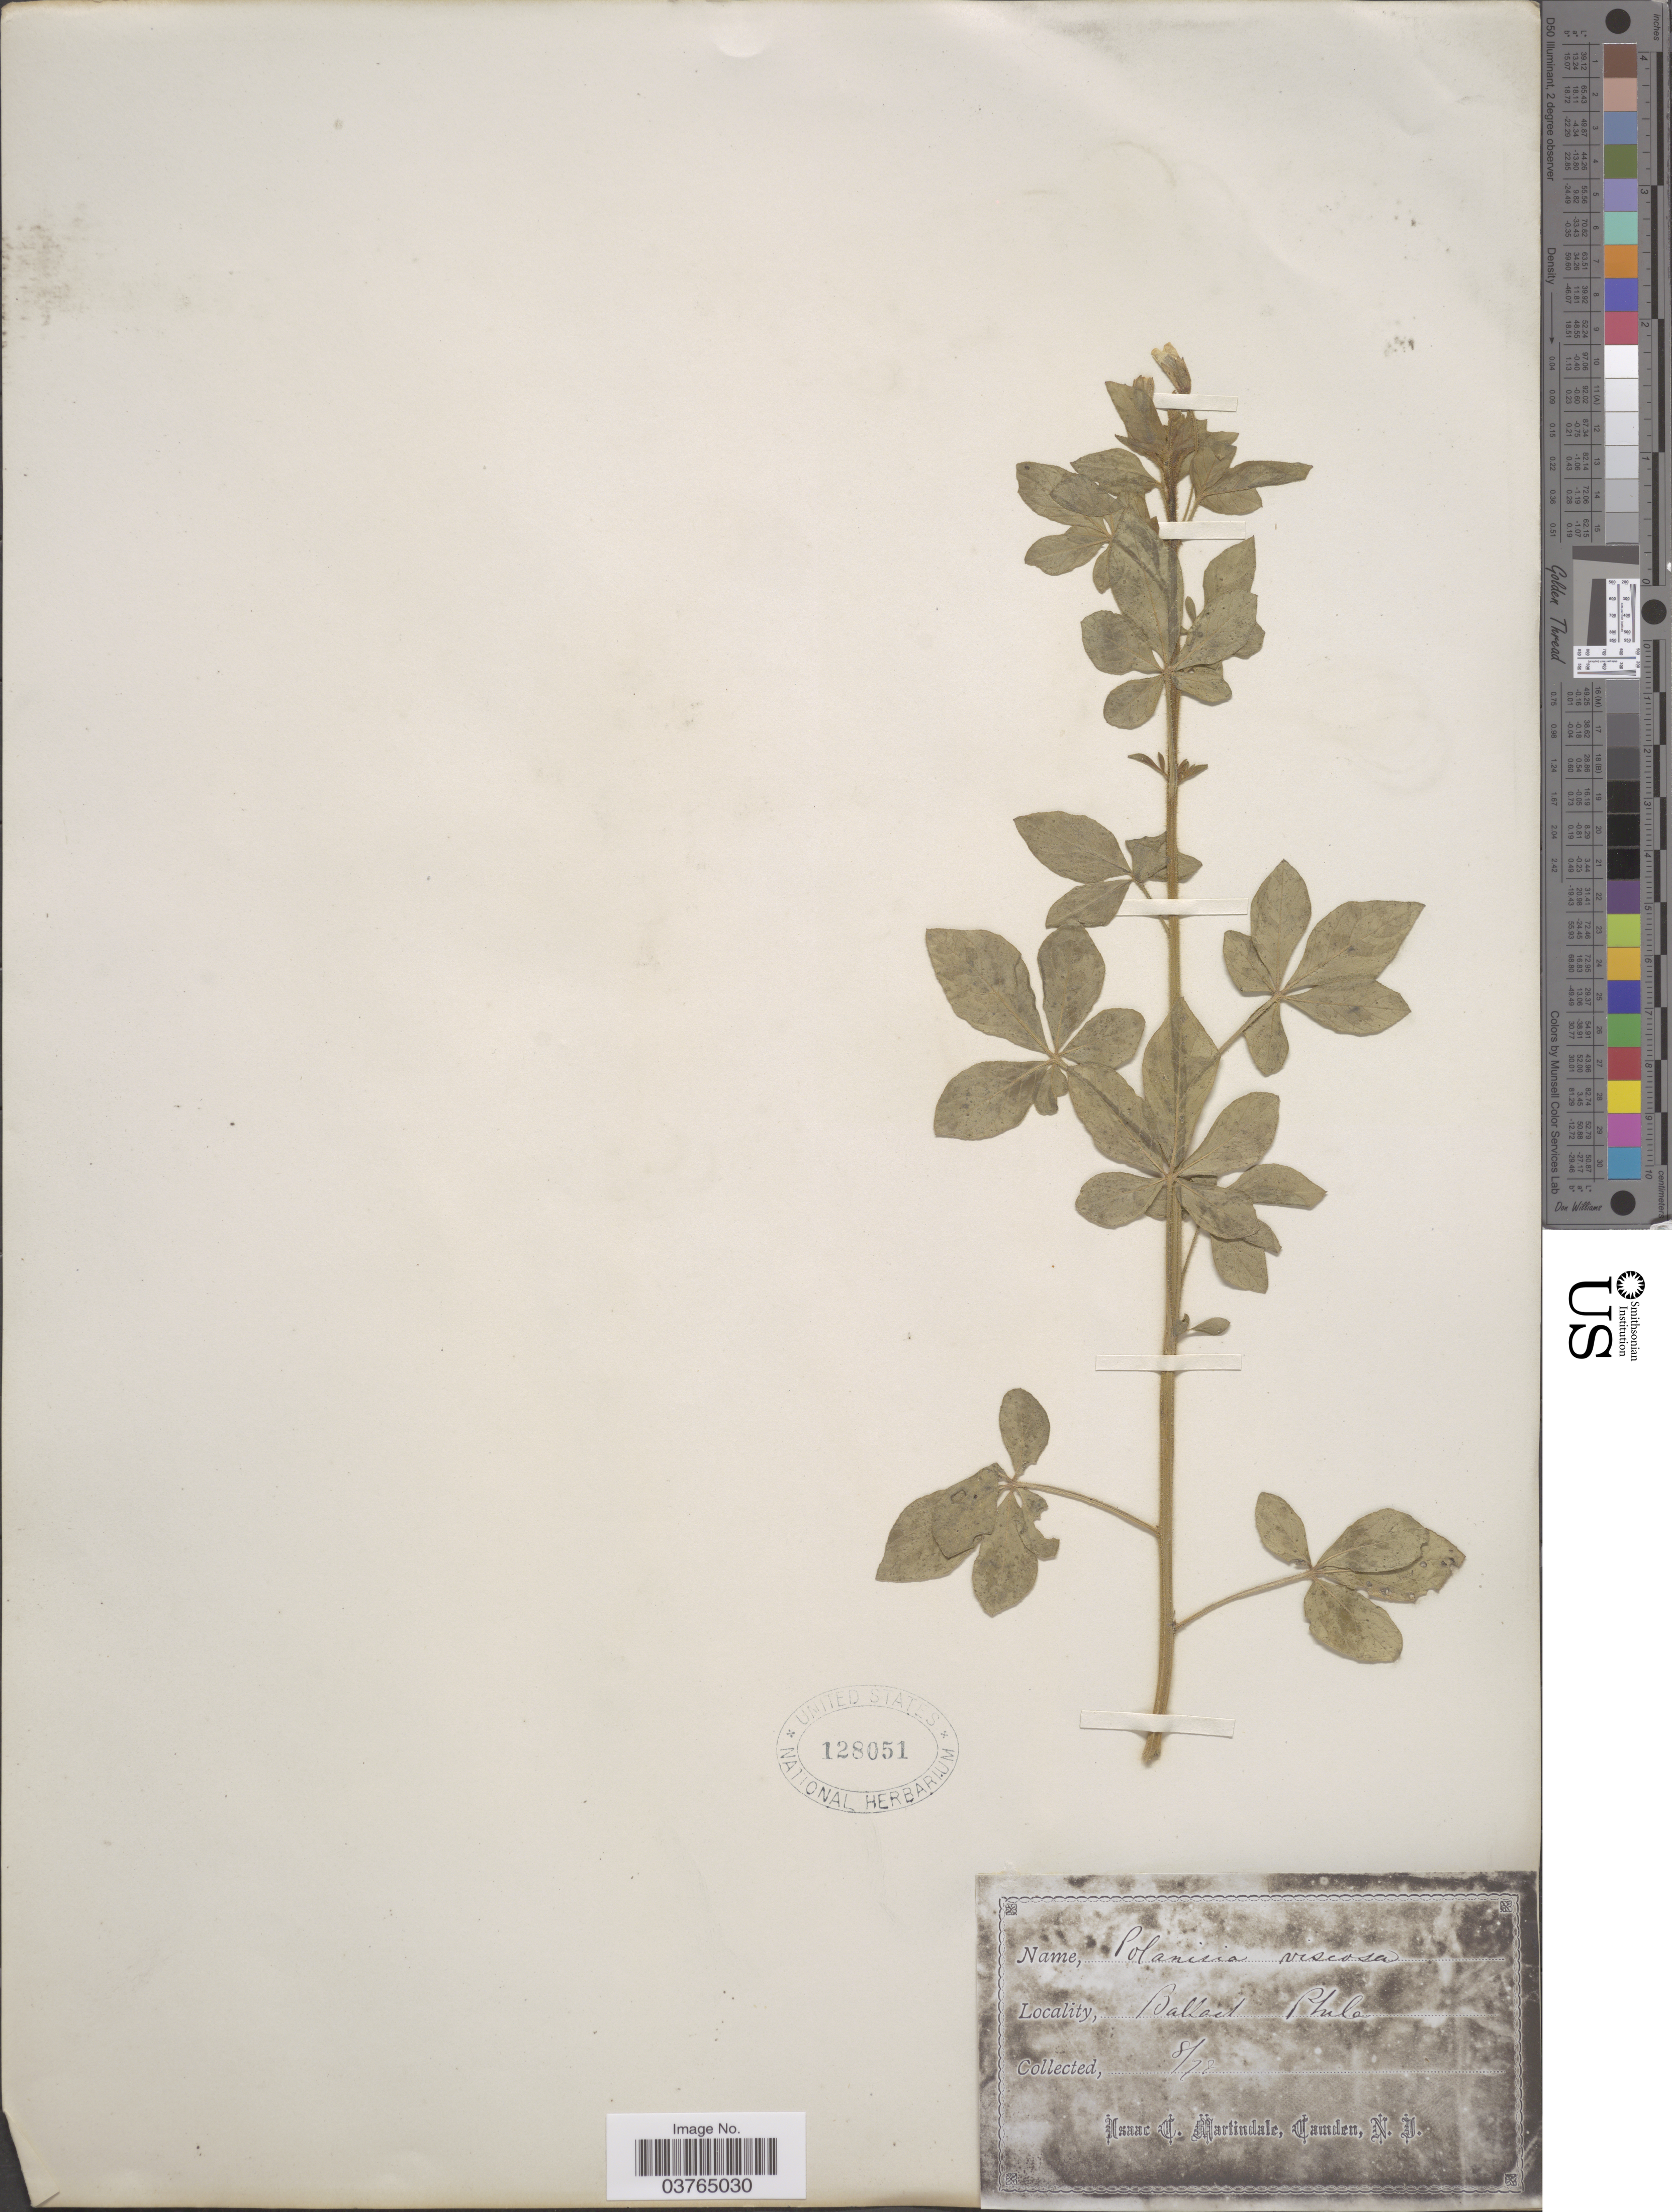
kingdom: Plantae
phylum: Tracheophyta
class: Magnoliopsida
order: Brassicales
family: Cleomaceae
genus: Arivela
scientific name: Arivela viscosa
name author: (L.) Raf.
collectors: I. C. Martindale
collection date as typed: Transcribed d/m/y: /8/78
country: United States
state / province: New Jersey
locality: Ballast Phila.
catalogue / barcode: US 128051